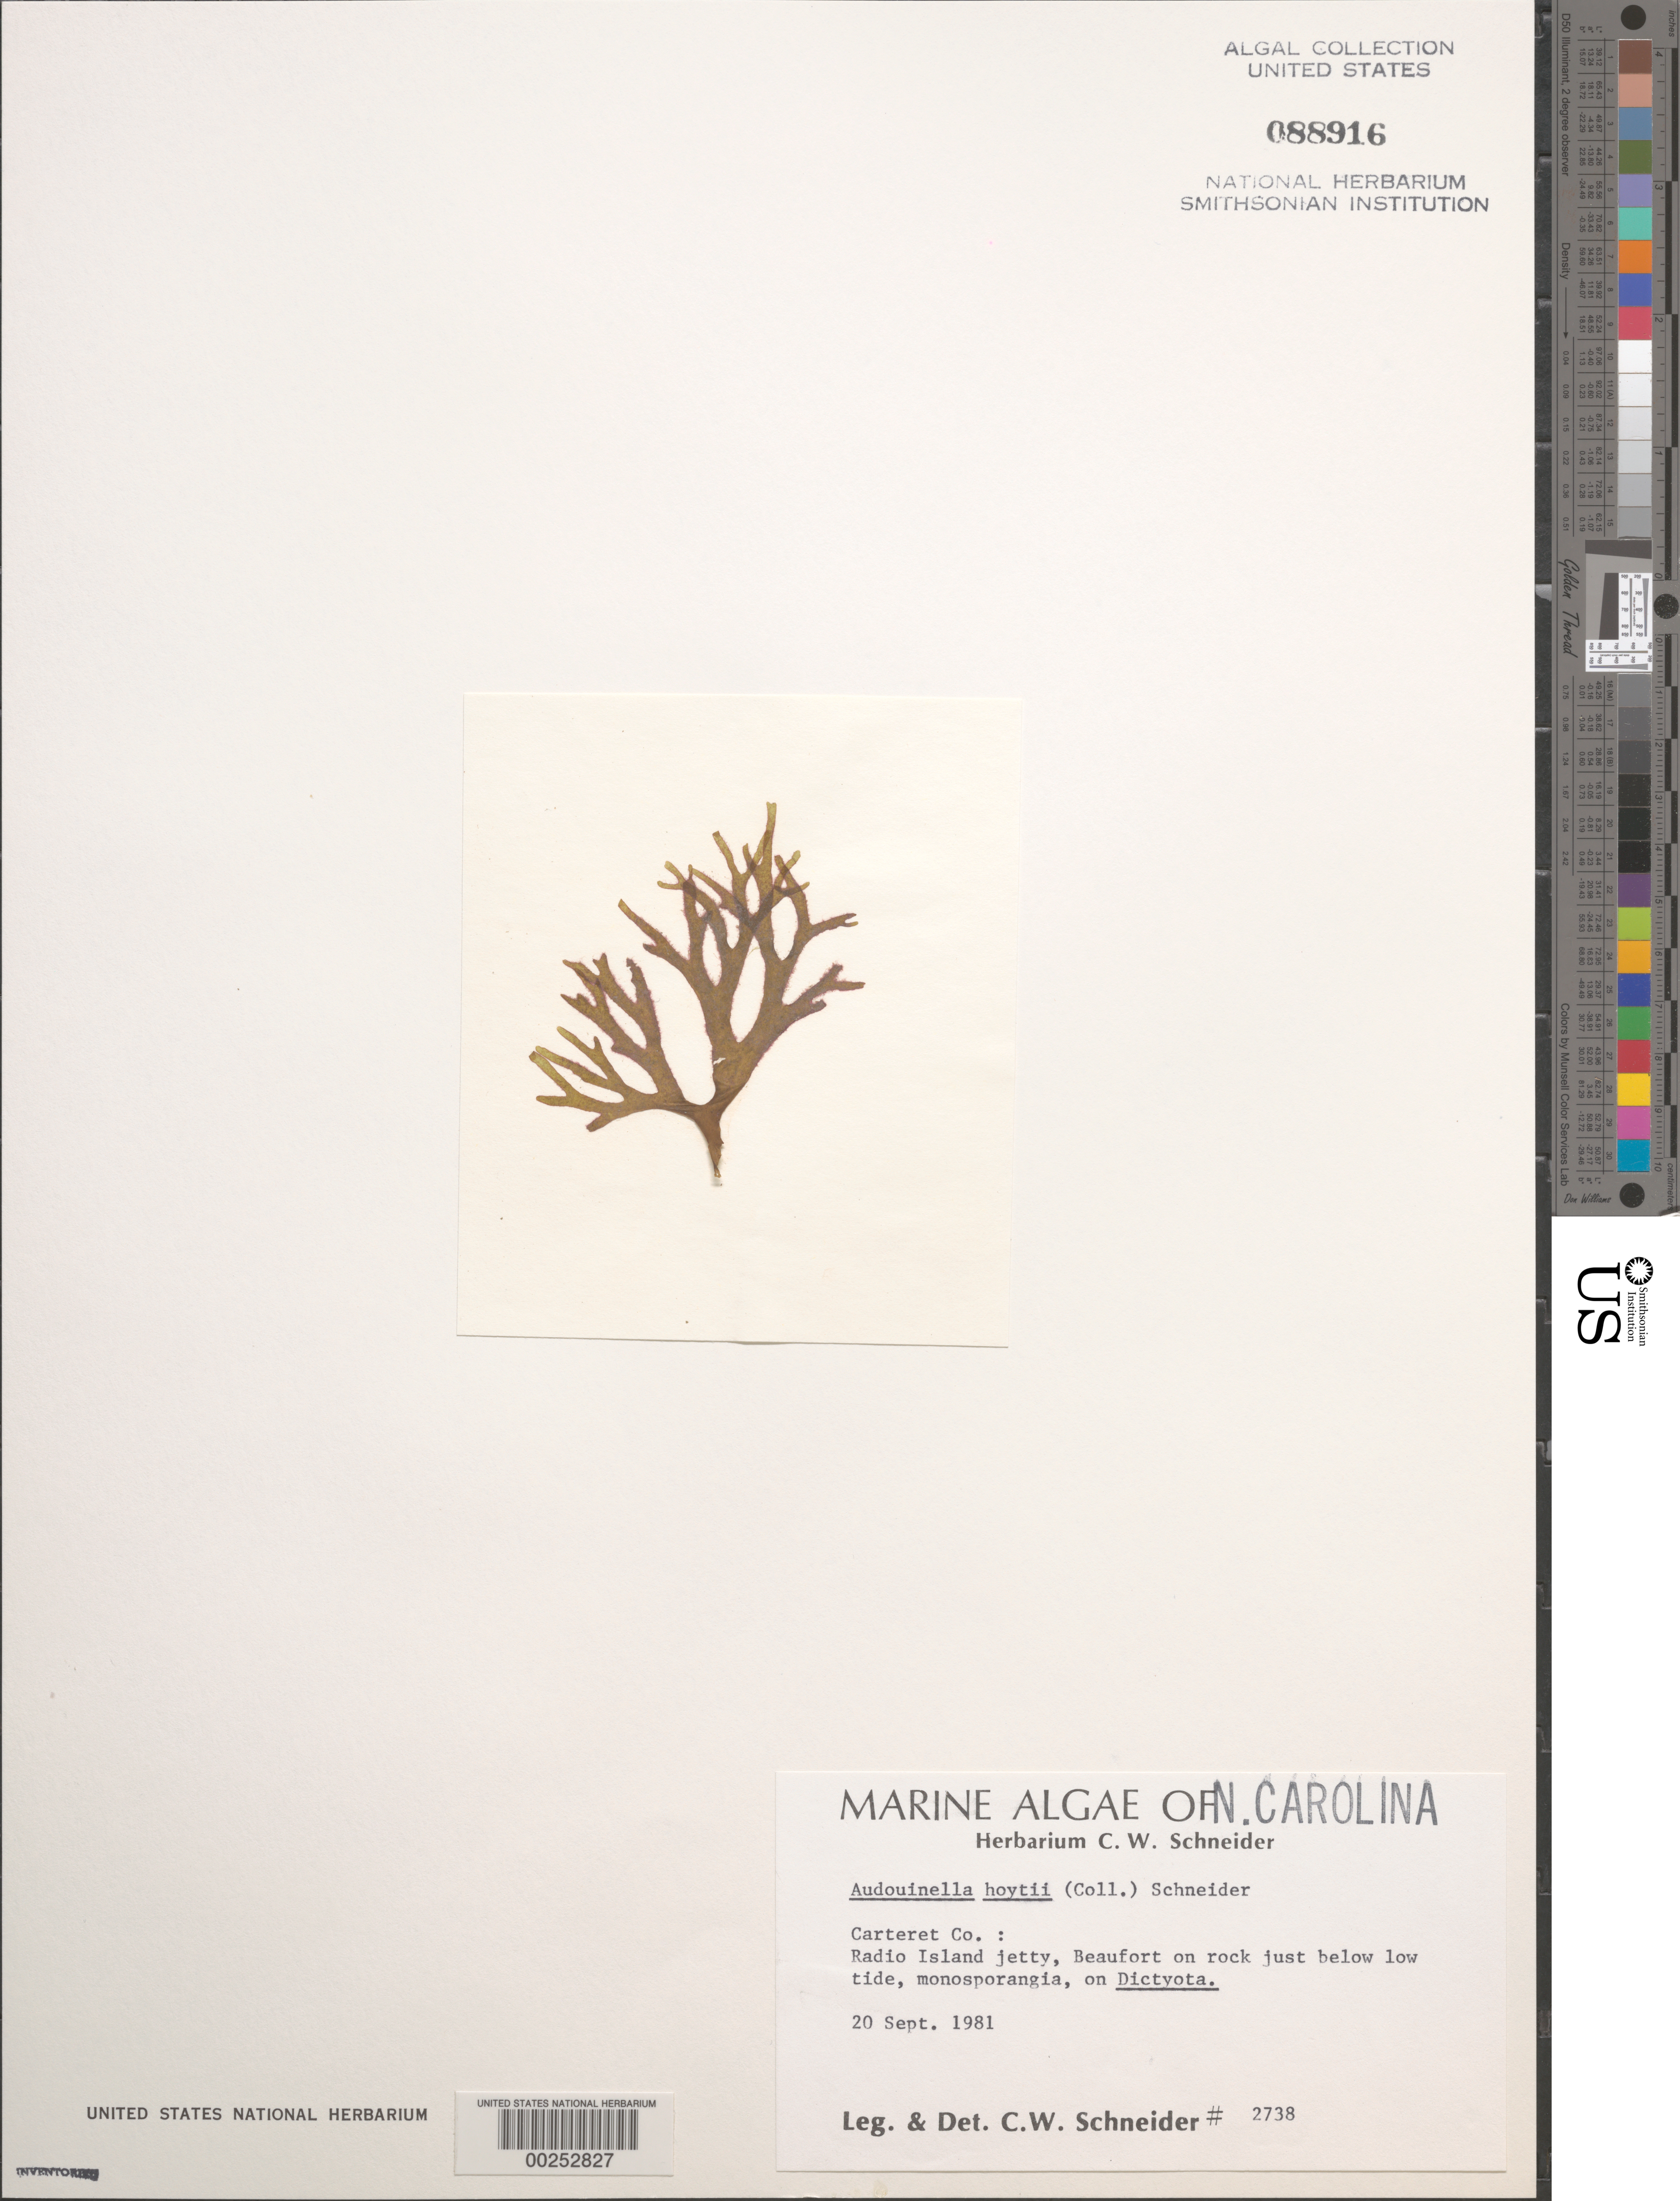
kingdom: Plantae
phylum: Rhodophyta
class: Florideophyceae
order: Acrochaetiales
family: Acrochaetiaceae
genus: Acrochaetium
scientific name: Acrochaetium hoytii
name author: Collins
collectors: C. W. Schneider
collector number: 2738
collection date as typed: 20 Sep 1981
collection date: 1981-09-20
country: United States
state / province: North Carolina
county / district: Carteret County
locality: Beaufort, Beaufort Inlet, Radio Island jetty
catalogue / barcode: US 88916